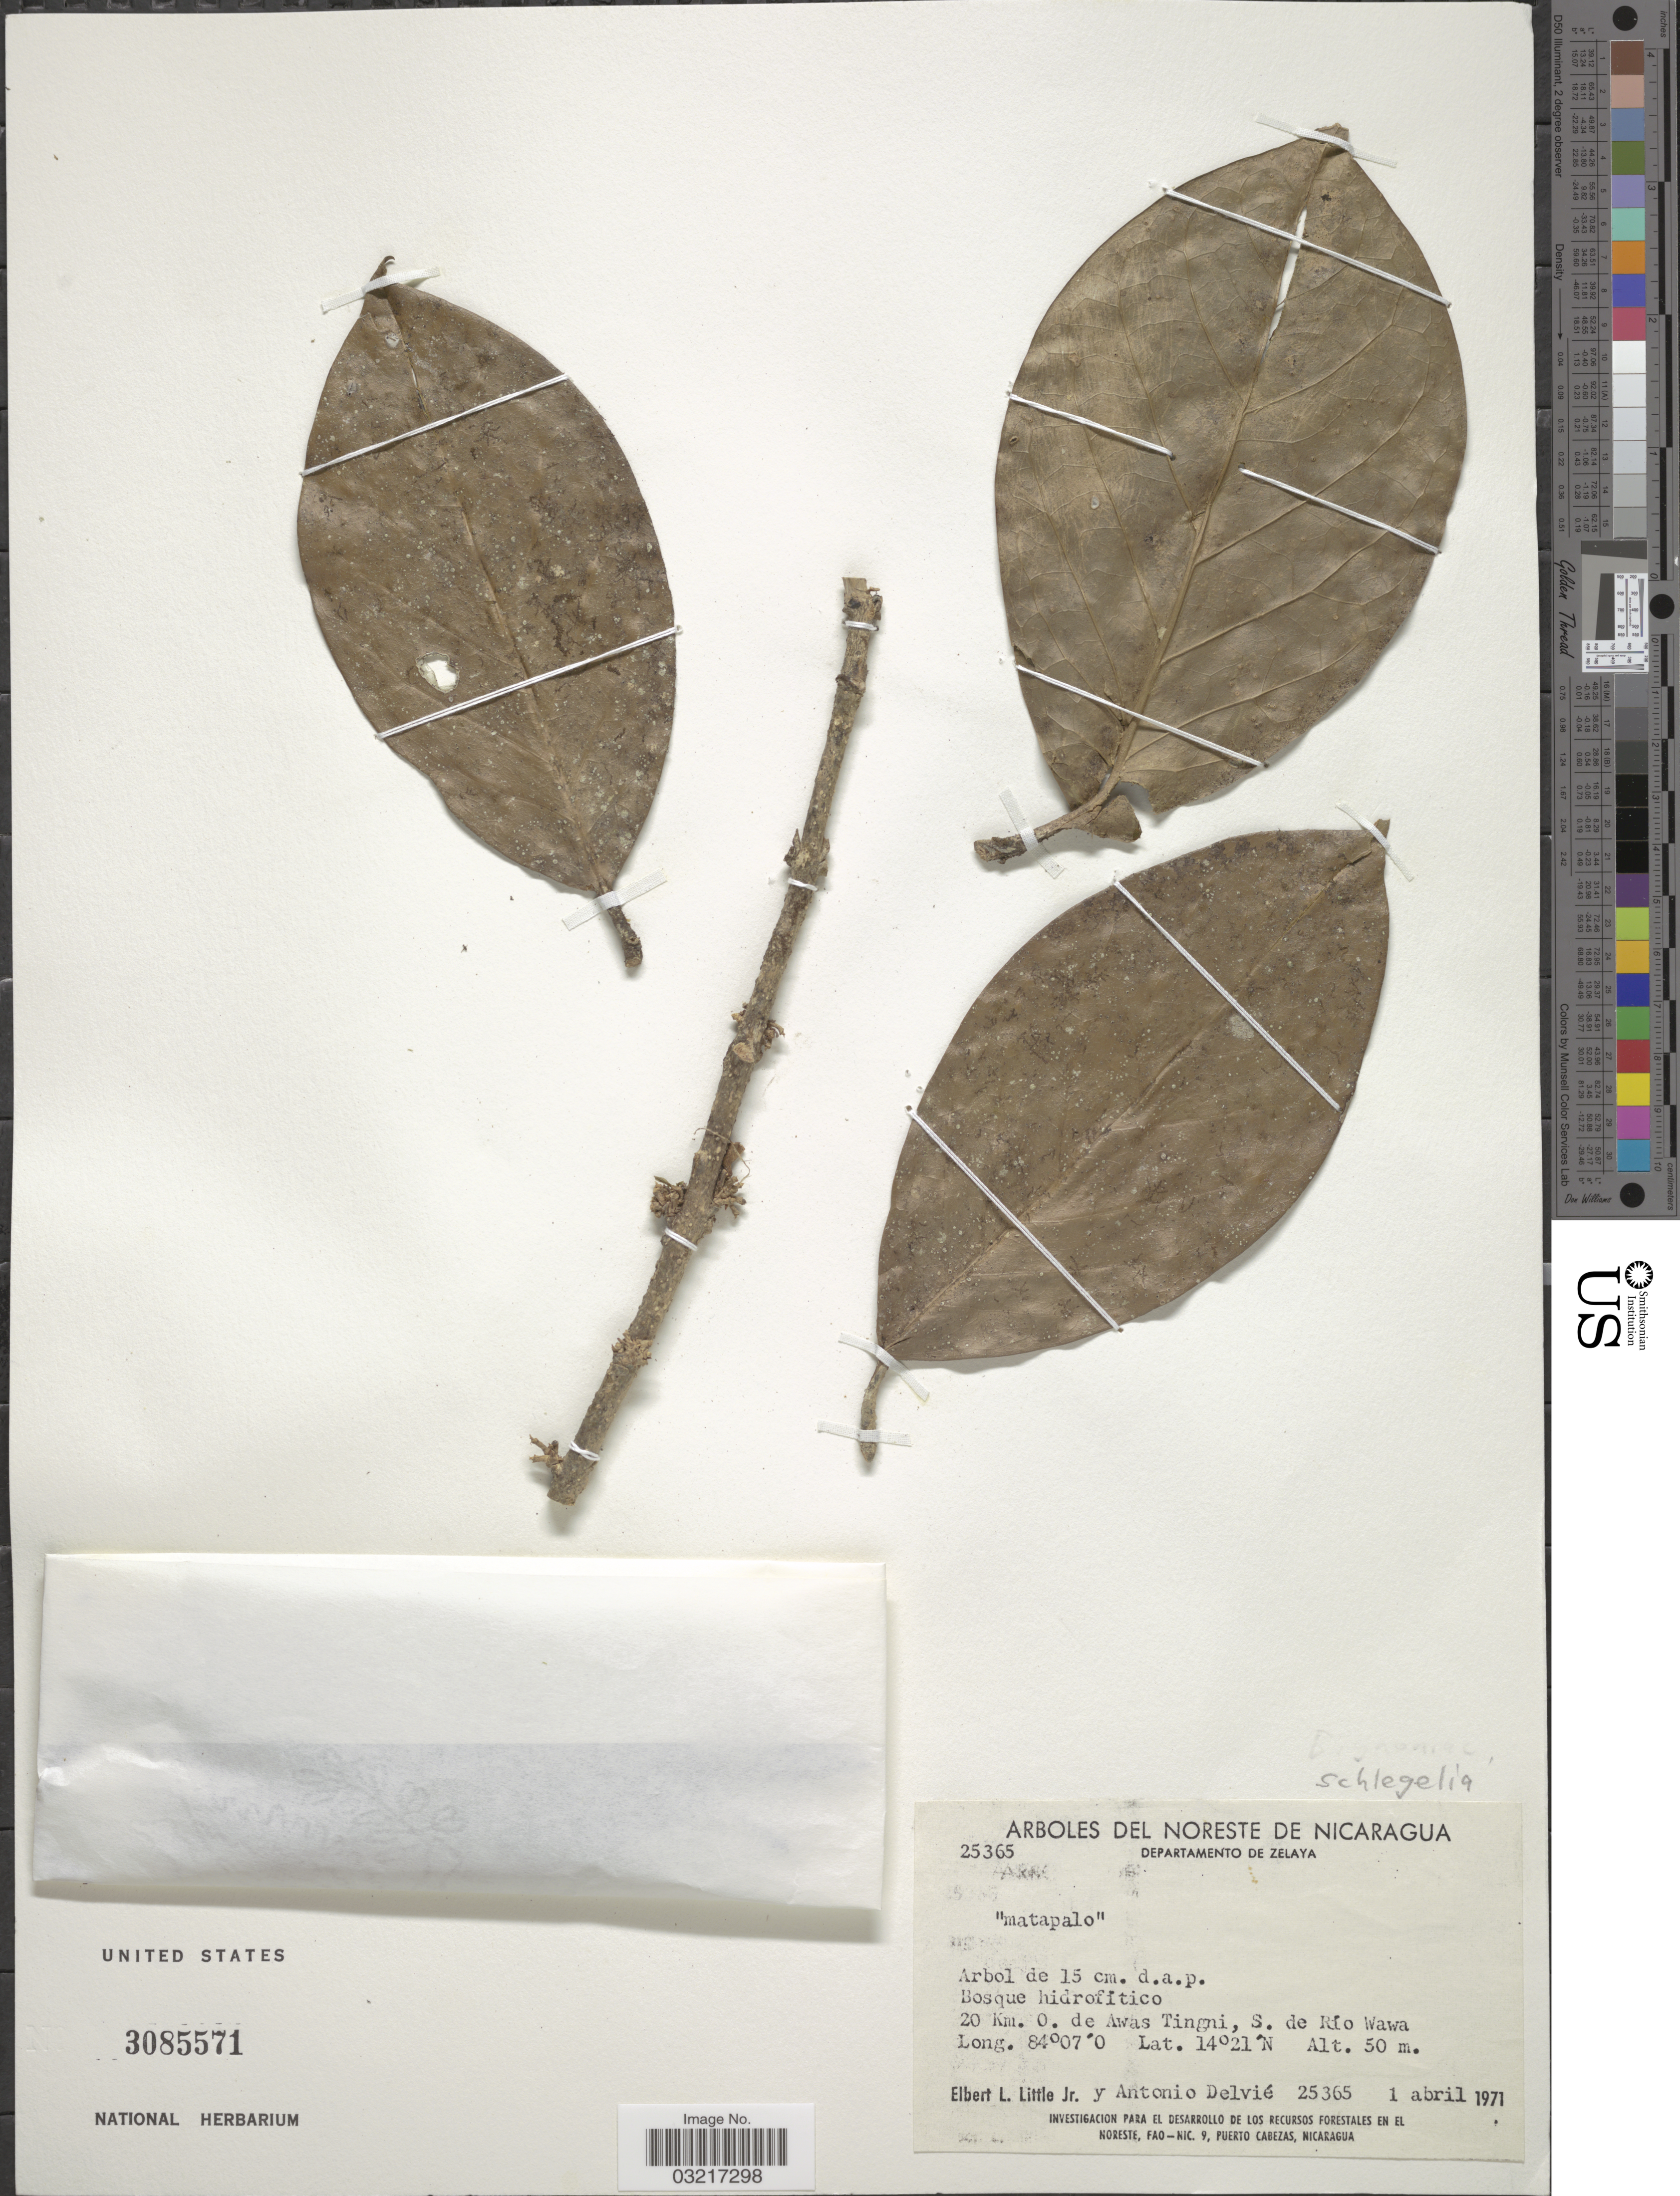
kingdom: Plantae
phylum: Tracheophyta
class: Magnoliopsida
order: Lamiales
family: Schlegeliaceae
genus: Schlegelia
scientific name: Schlegelia sp.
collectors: E. L. Little & A. Delvié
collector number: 25365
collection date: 1971-04-01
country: Nicaragua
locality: Noreste de Nicaragua. Departamento de Zelaya. 20 Km. O. de Awas Tingni, S. de Río Wawa.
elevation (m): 50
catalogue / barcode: US 3085571